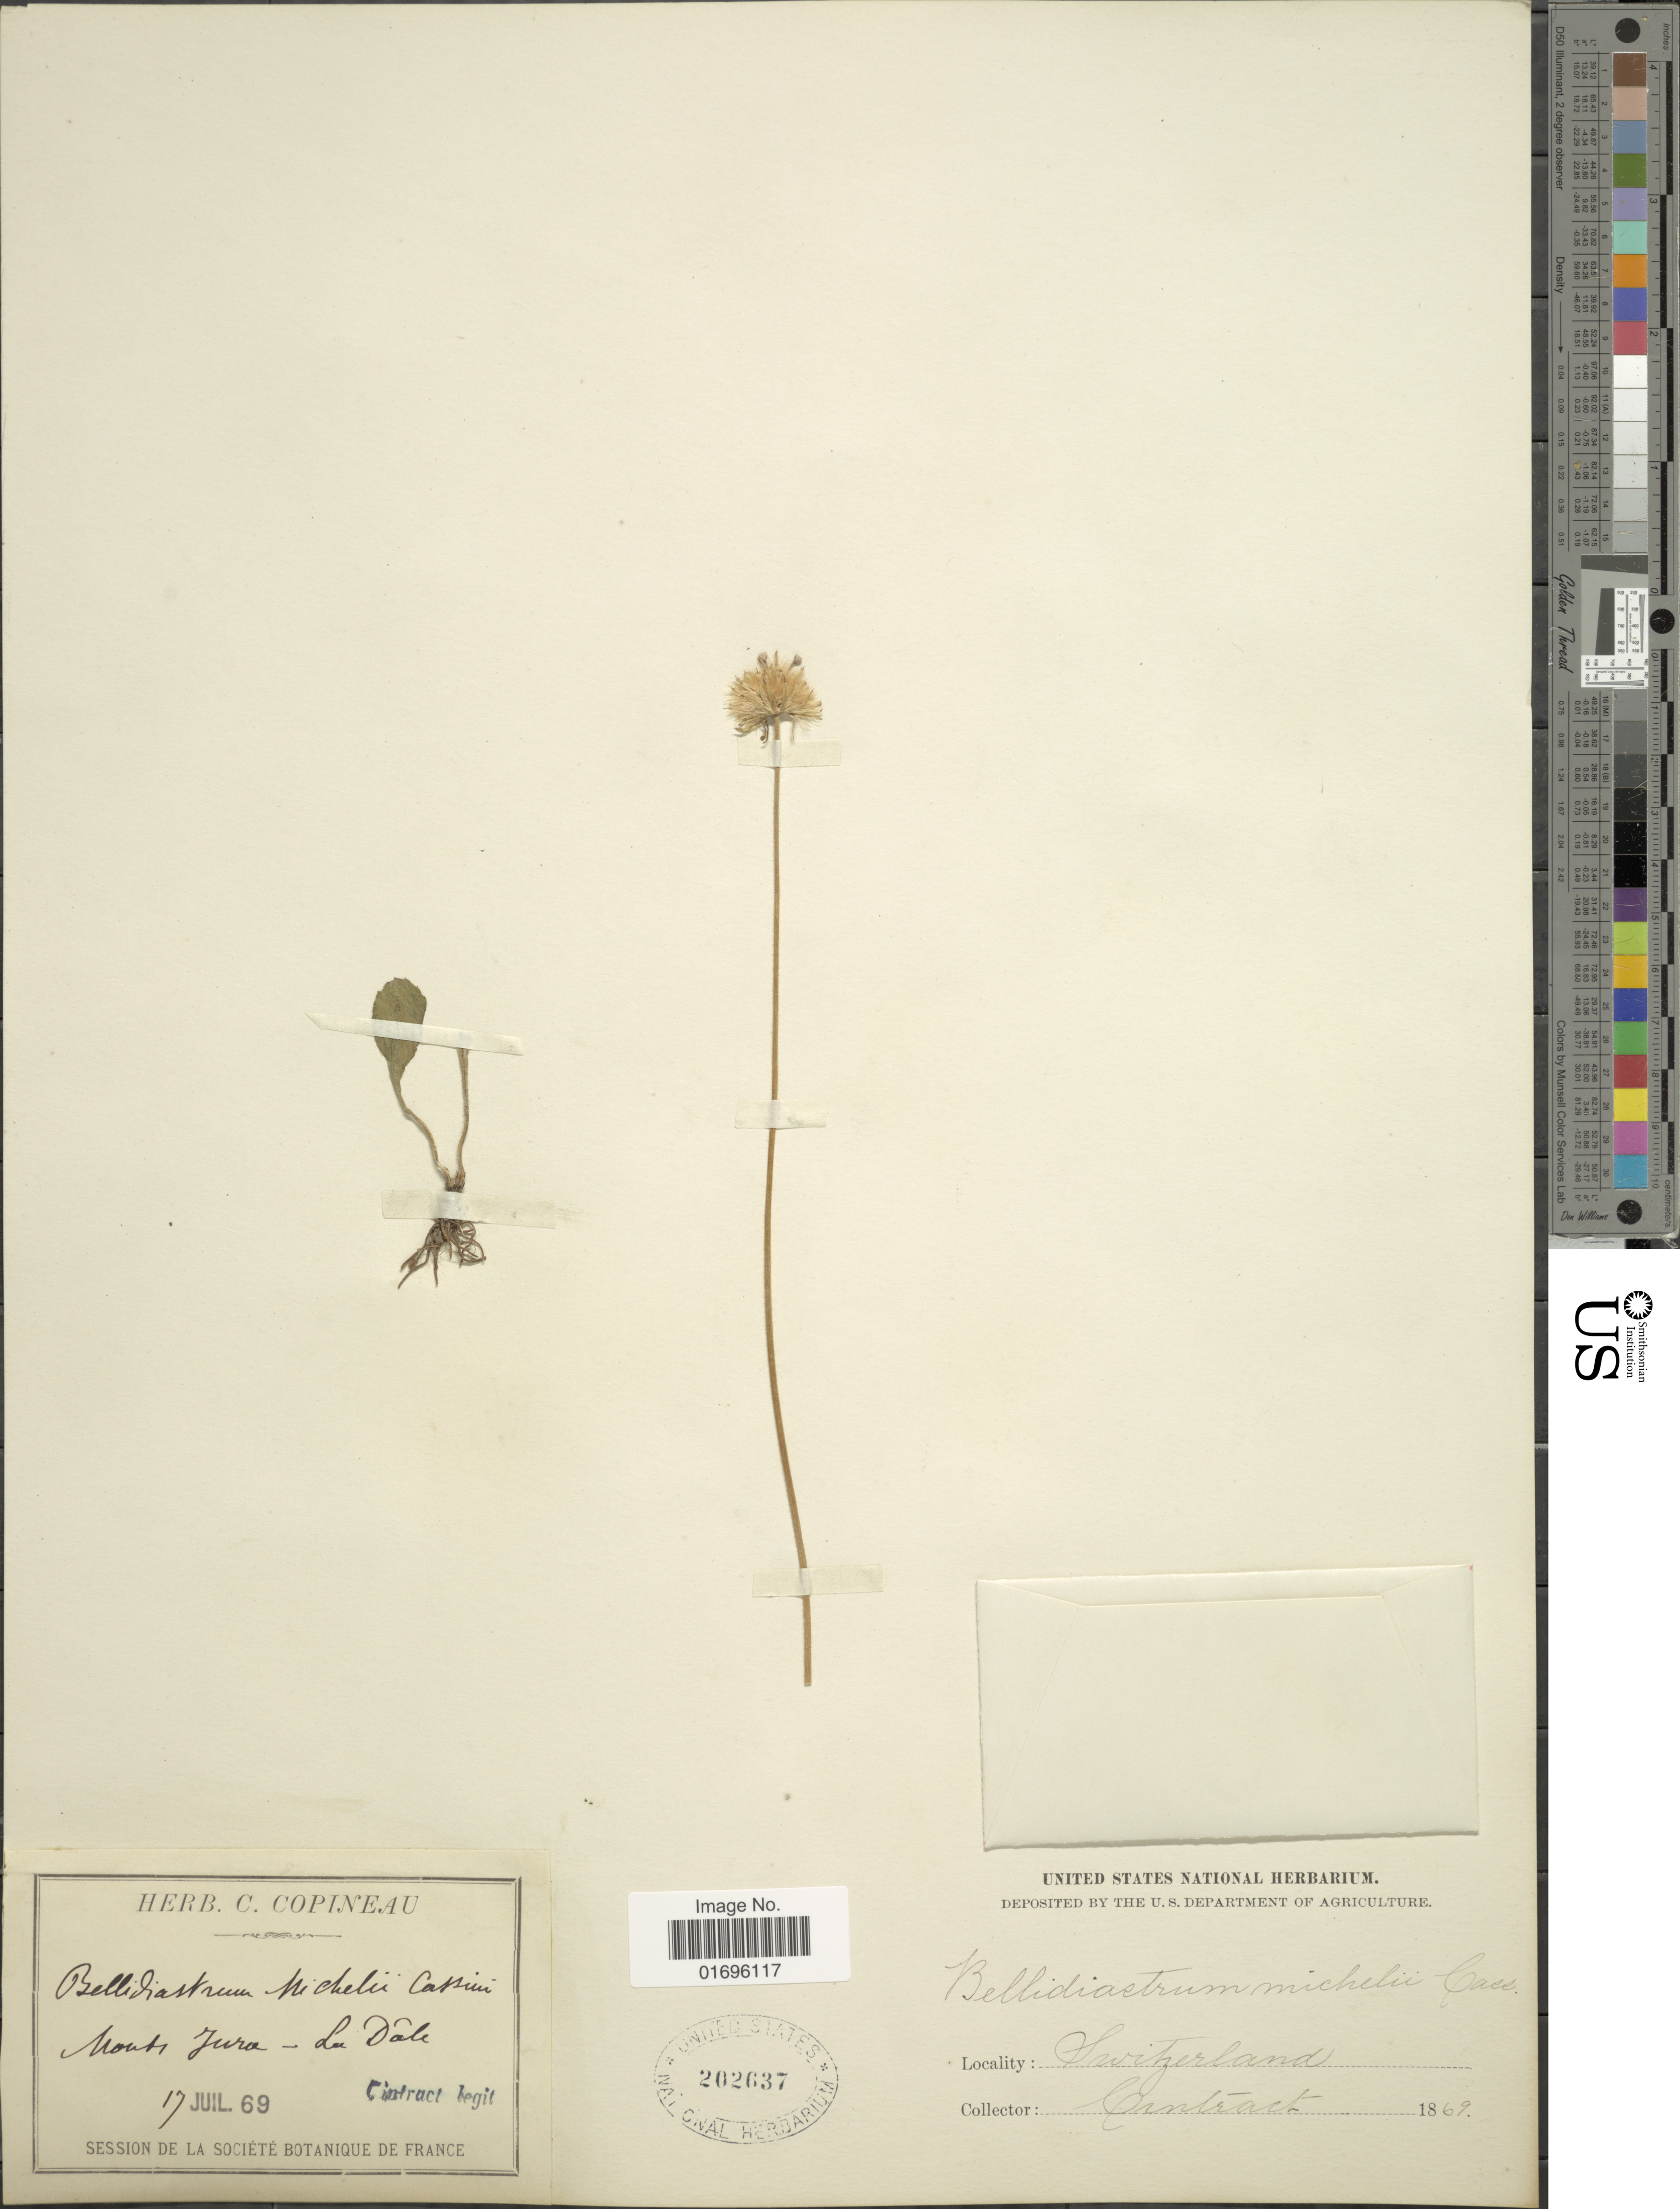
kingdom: Plantae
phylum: Tracheophyta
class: Magnoliopsida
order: Asterales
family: Asteraceae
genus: Aster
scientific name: Aster bellidiastrum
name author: (L.) Scop.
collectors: Cintract, --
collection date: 1869-07-17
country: Switzerland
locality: Monts Jura - La Dale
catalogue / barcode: US 202637